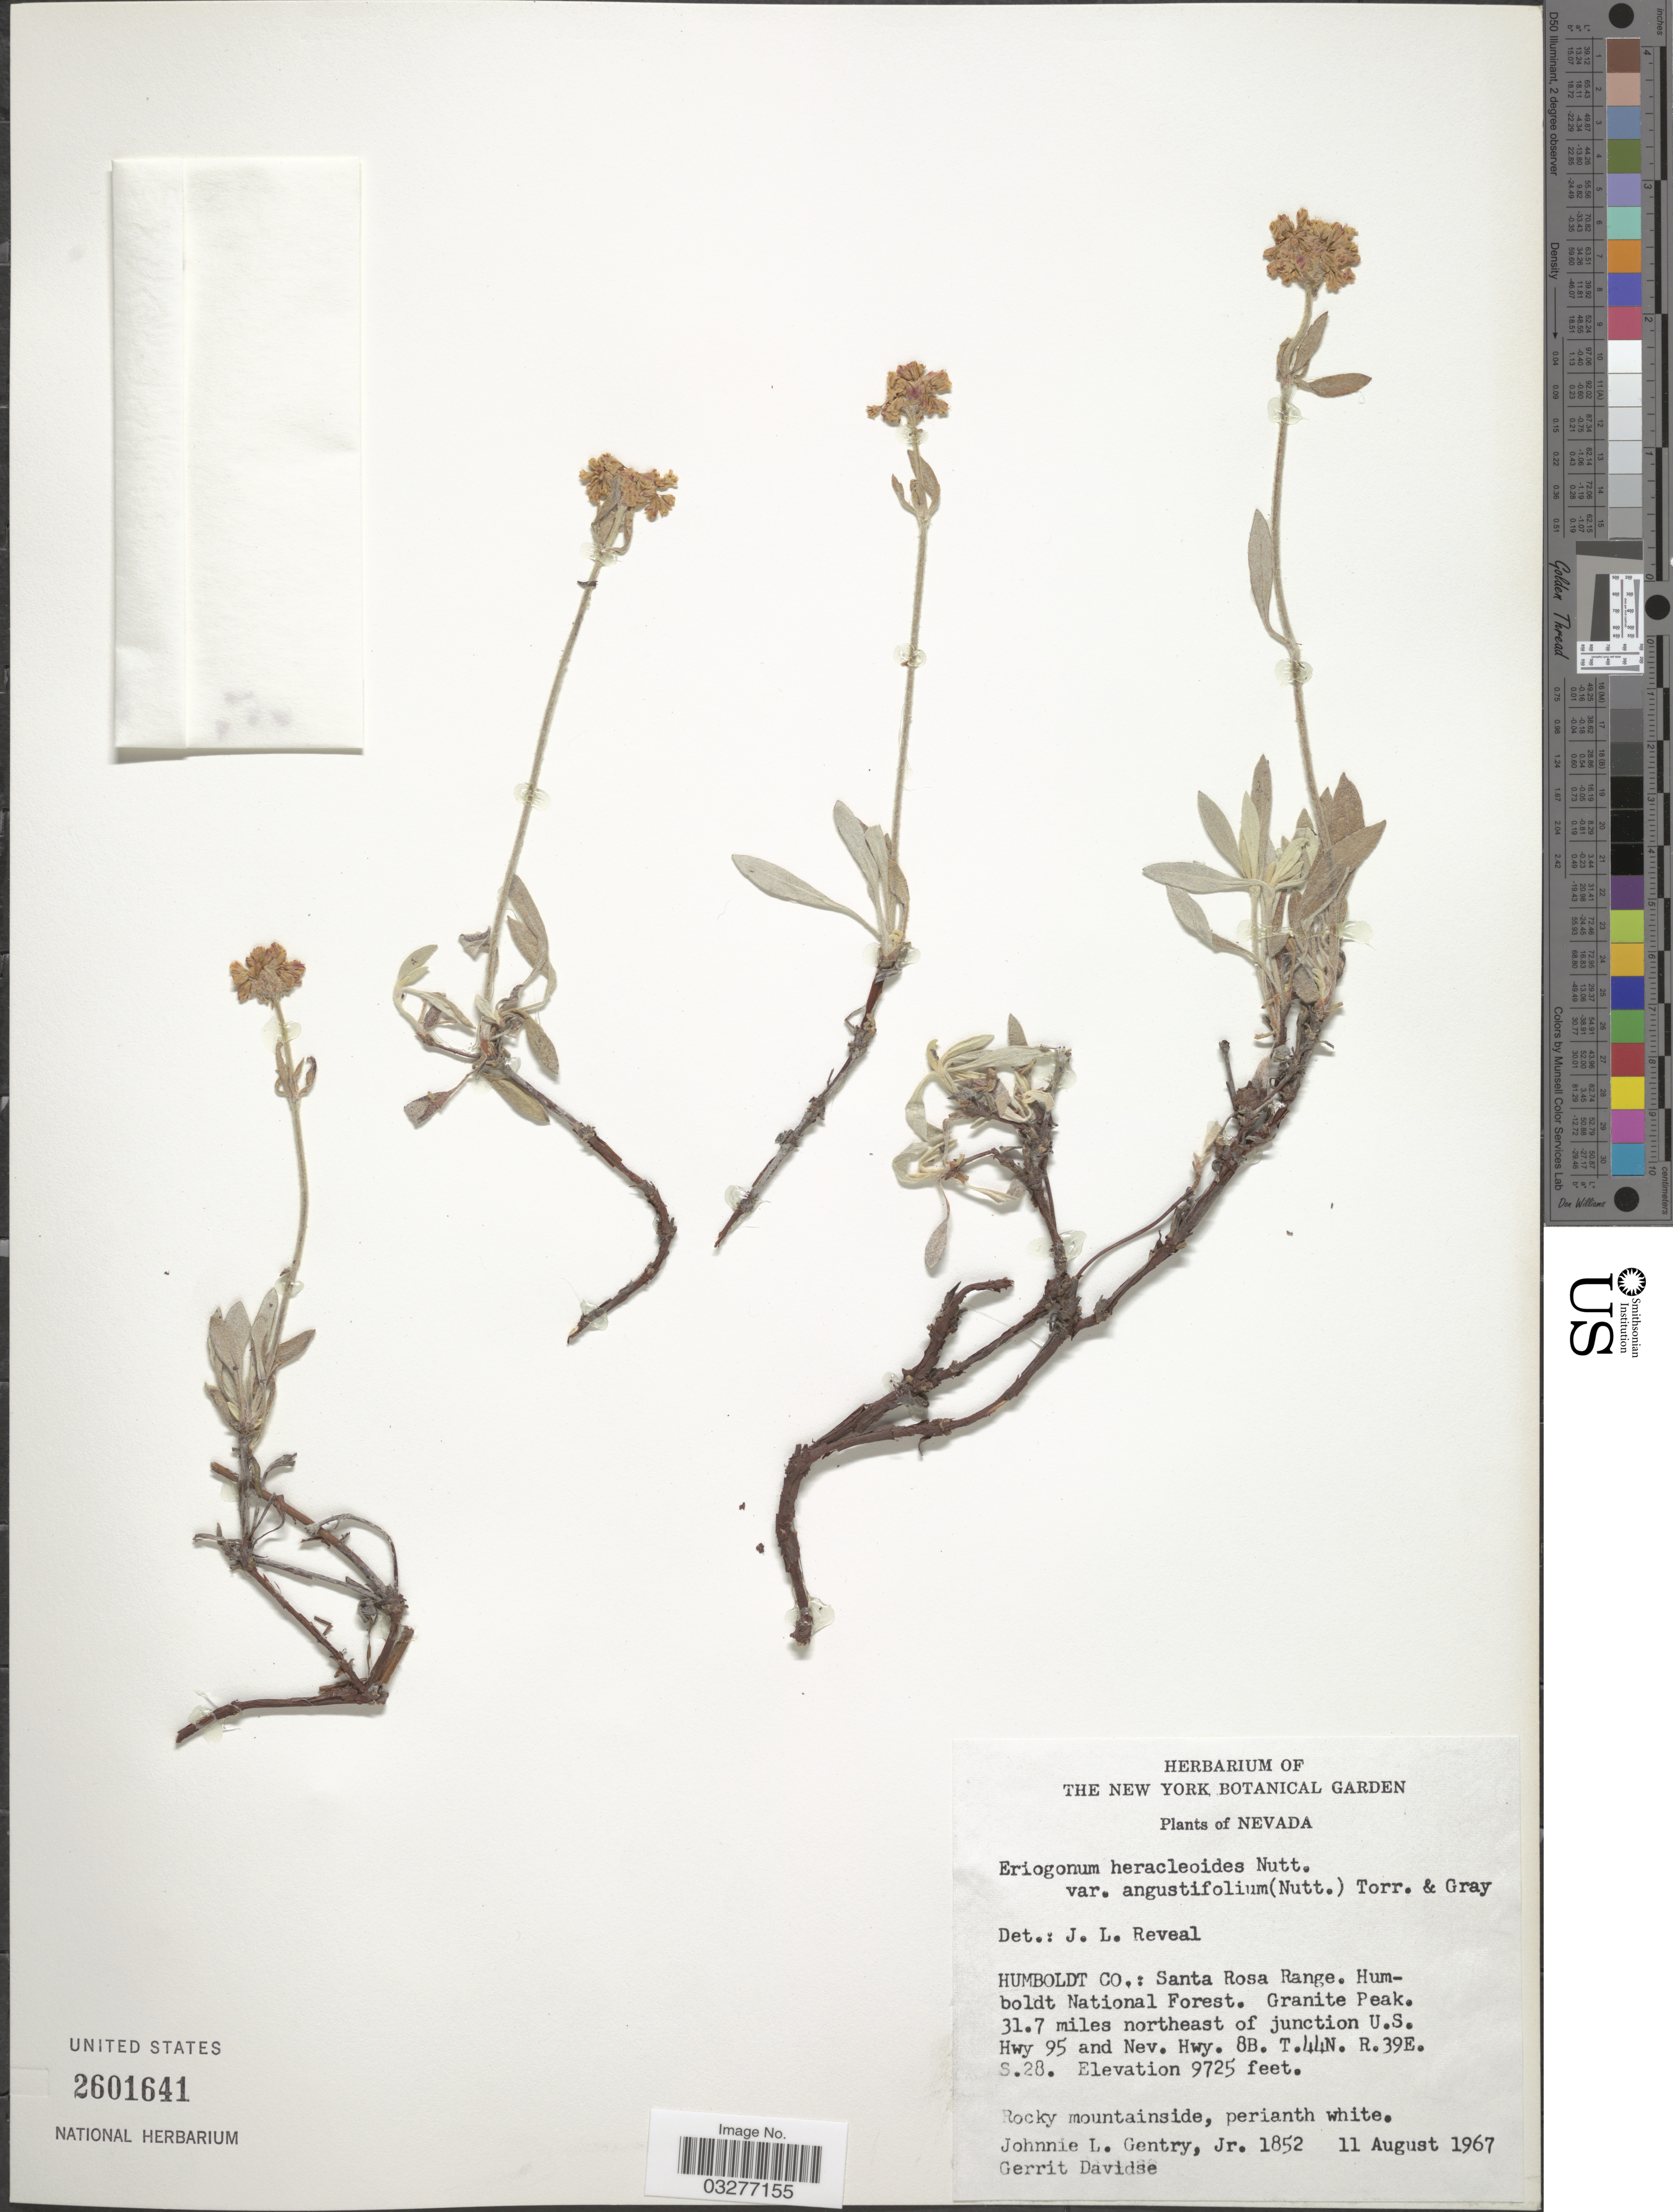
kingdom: Plantae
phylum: Tracheophyta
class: Magnoliopsida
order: Caryophyllales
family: Polygonaceae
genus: Eriogonum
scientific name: Eriogonum heracleoides var. heracleoides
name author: Nutt.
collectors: J. L. Gentry & G. Davidse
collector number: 1852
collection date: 1967-08-11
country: United States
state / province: Nevada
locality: Humboldt Co.: Santa Rosa Range. Humboldt National Forest. Granite Peak. 31.7 miles northeast of junction U.S. Hwy 95 and Nev. Hwy. 8B. T.44N. R.39E. S.28.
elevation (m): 2964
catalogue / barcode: US 2601641